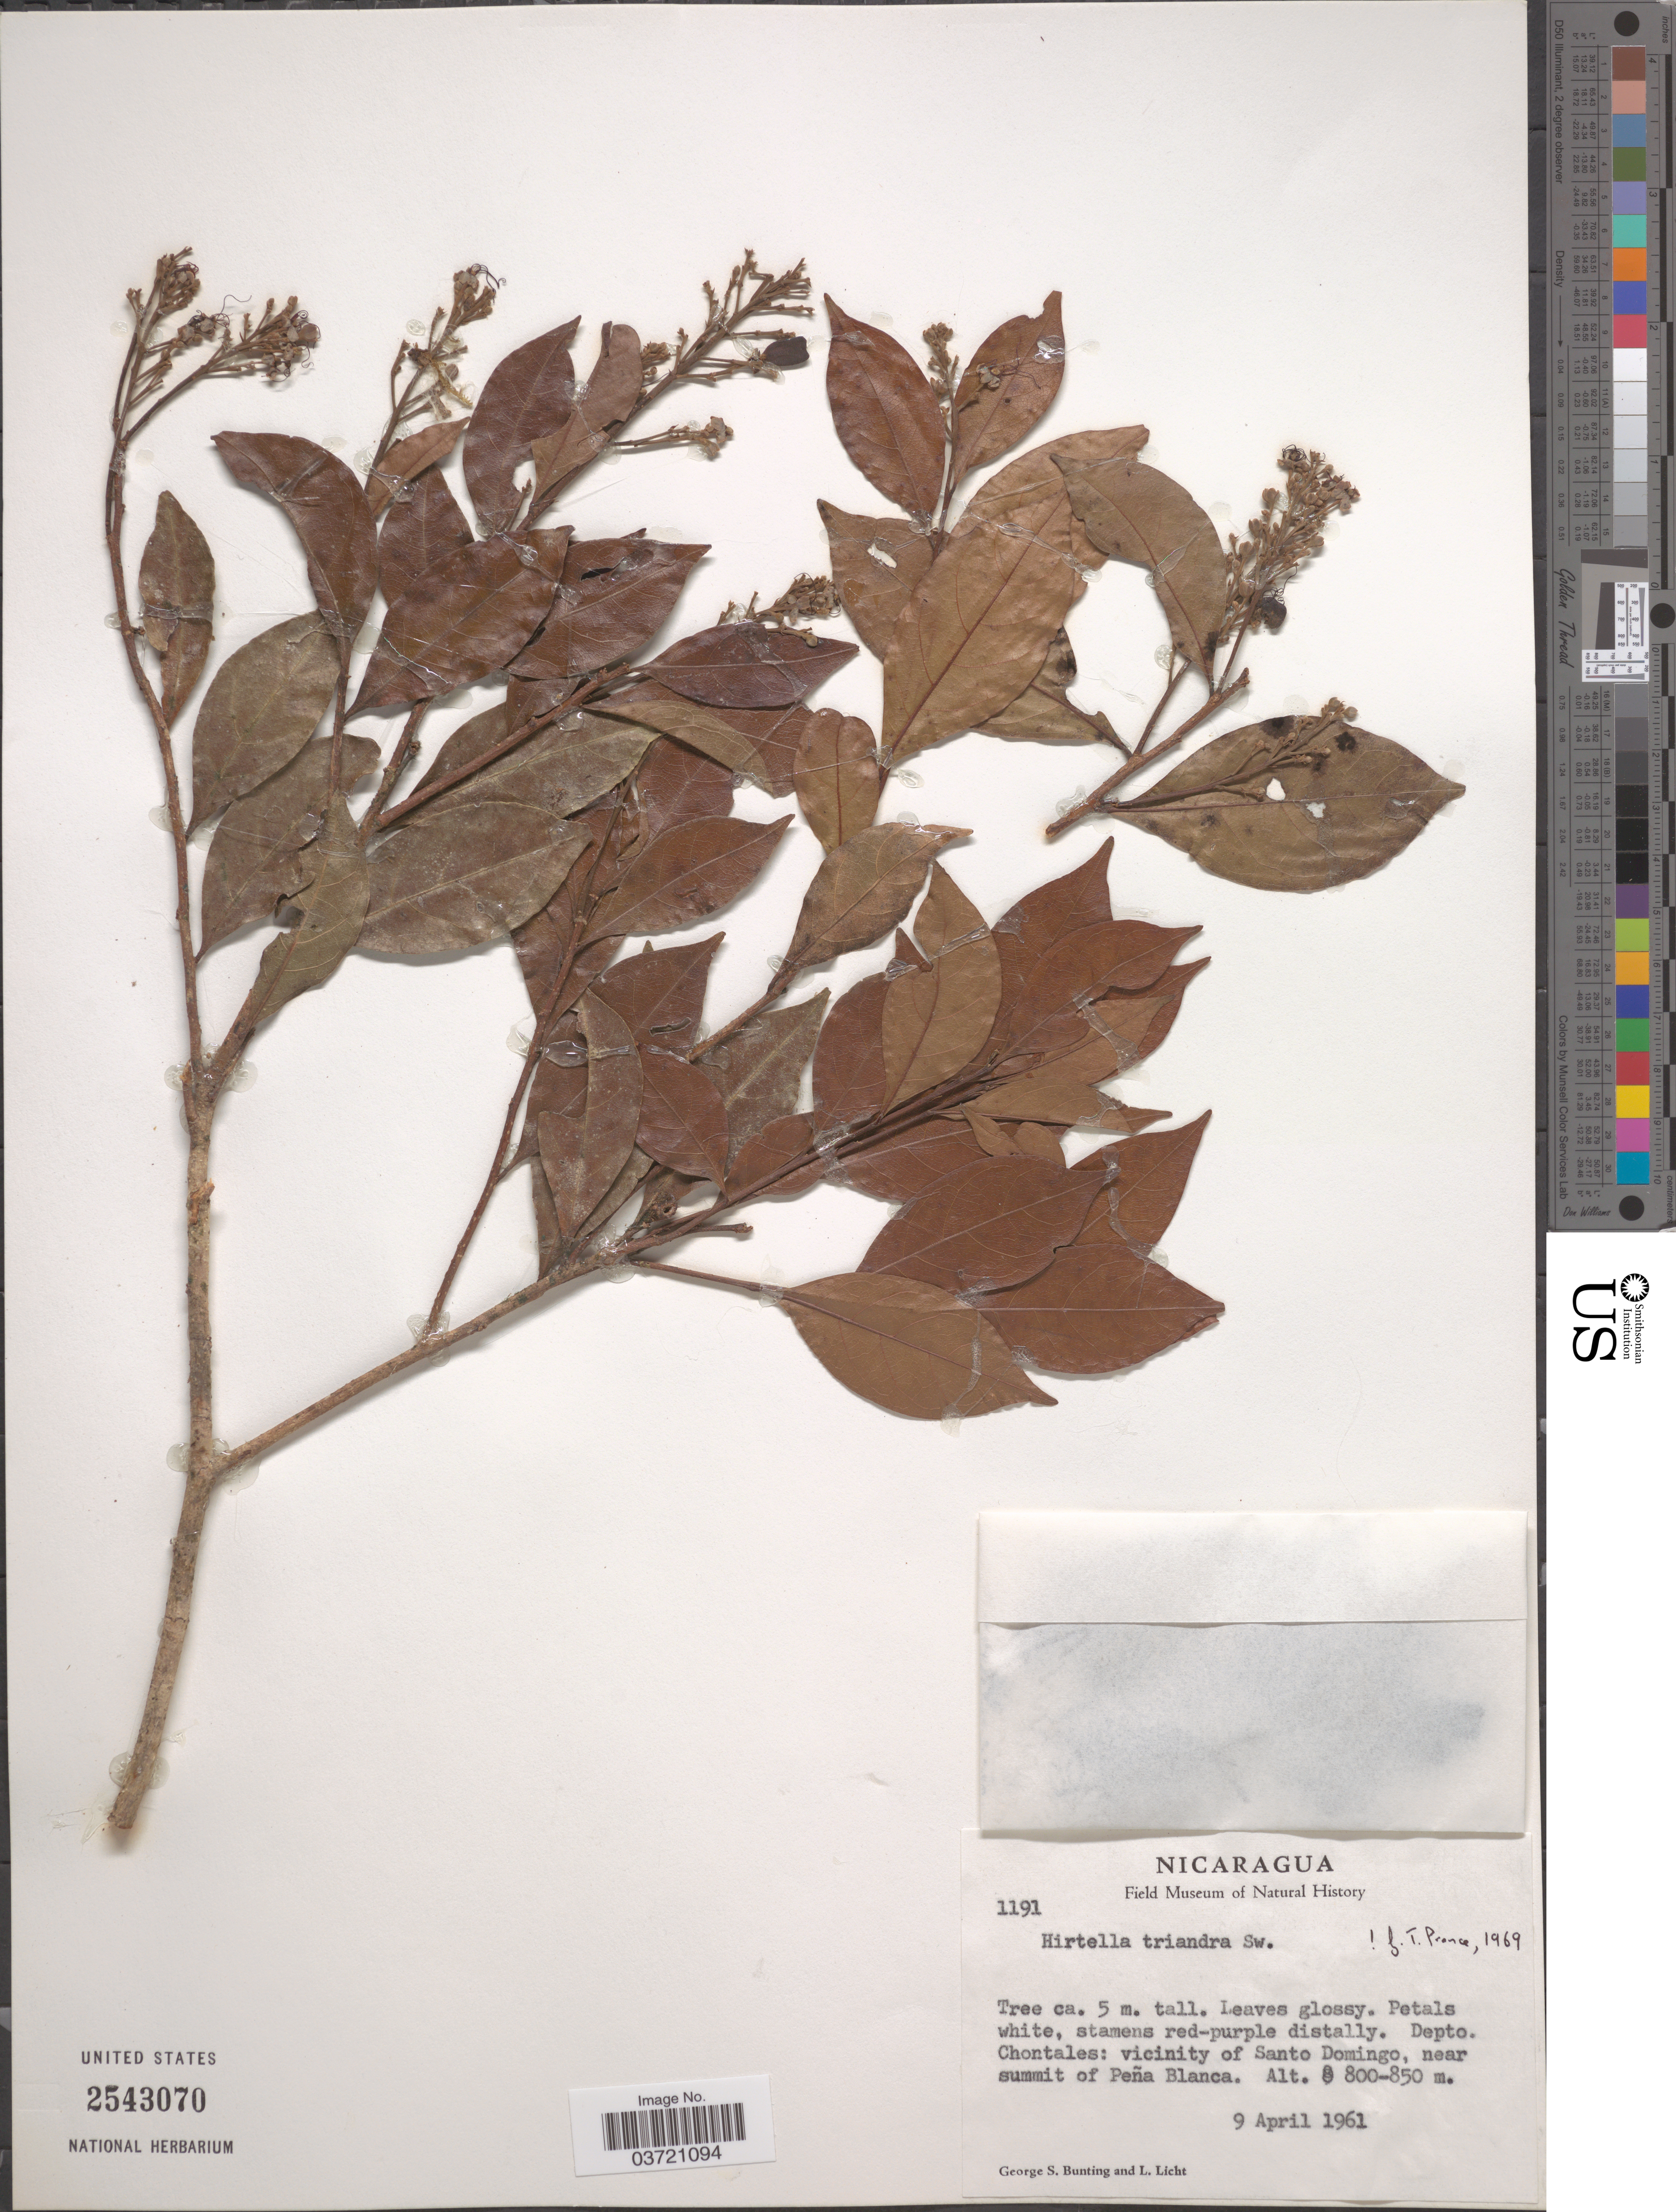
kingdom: Plantae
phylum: Tracheophyta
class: Magnoliopsida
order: Malpighiales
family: Chrysobalanaceae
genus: Hirtella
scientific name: Hirtella triandra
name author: Sw.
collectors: G. S. Bunting & L. Licht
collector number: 1191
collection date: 1961-04-09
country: Nicaragua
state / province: Chontales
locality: Depto. Chontales: vicinity of Santo Domingo, near summit of Peña Blanca.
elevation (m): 800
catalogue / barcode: US 2543070